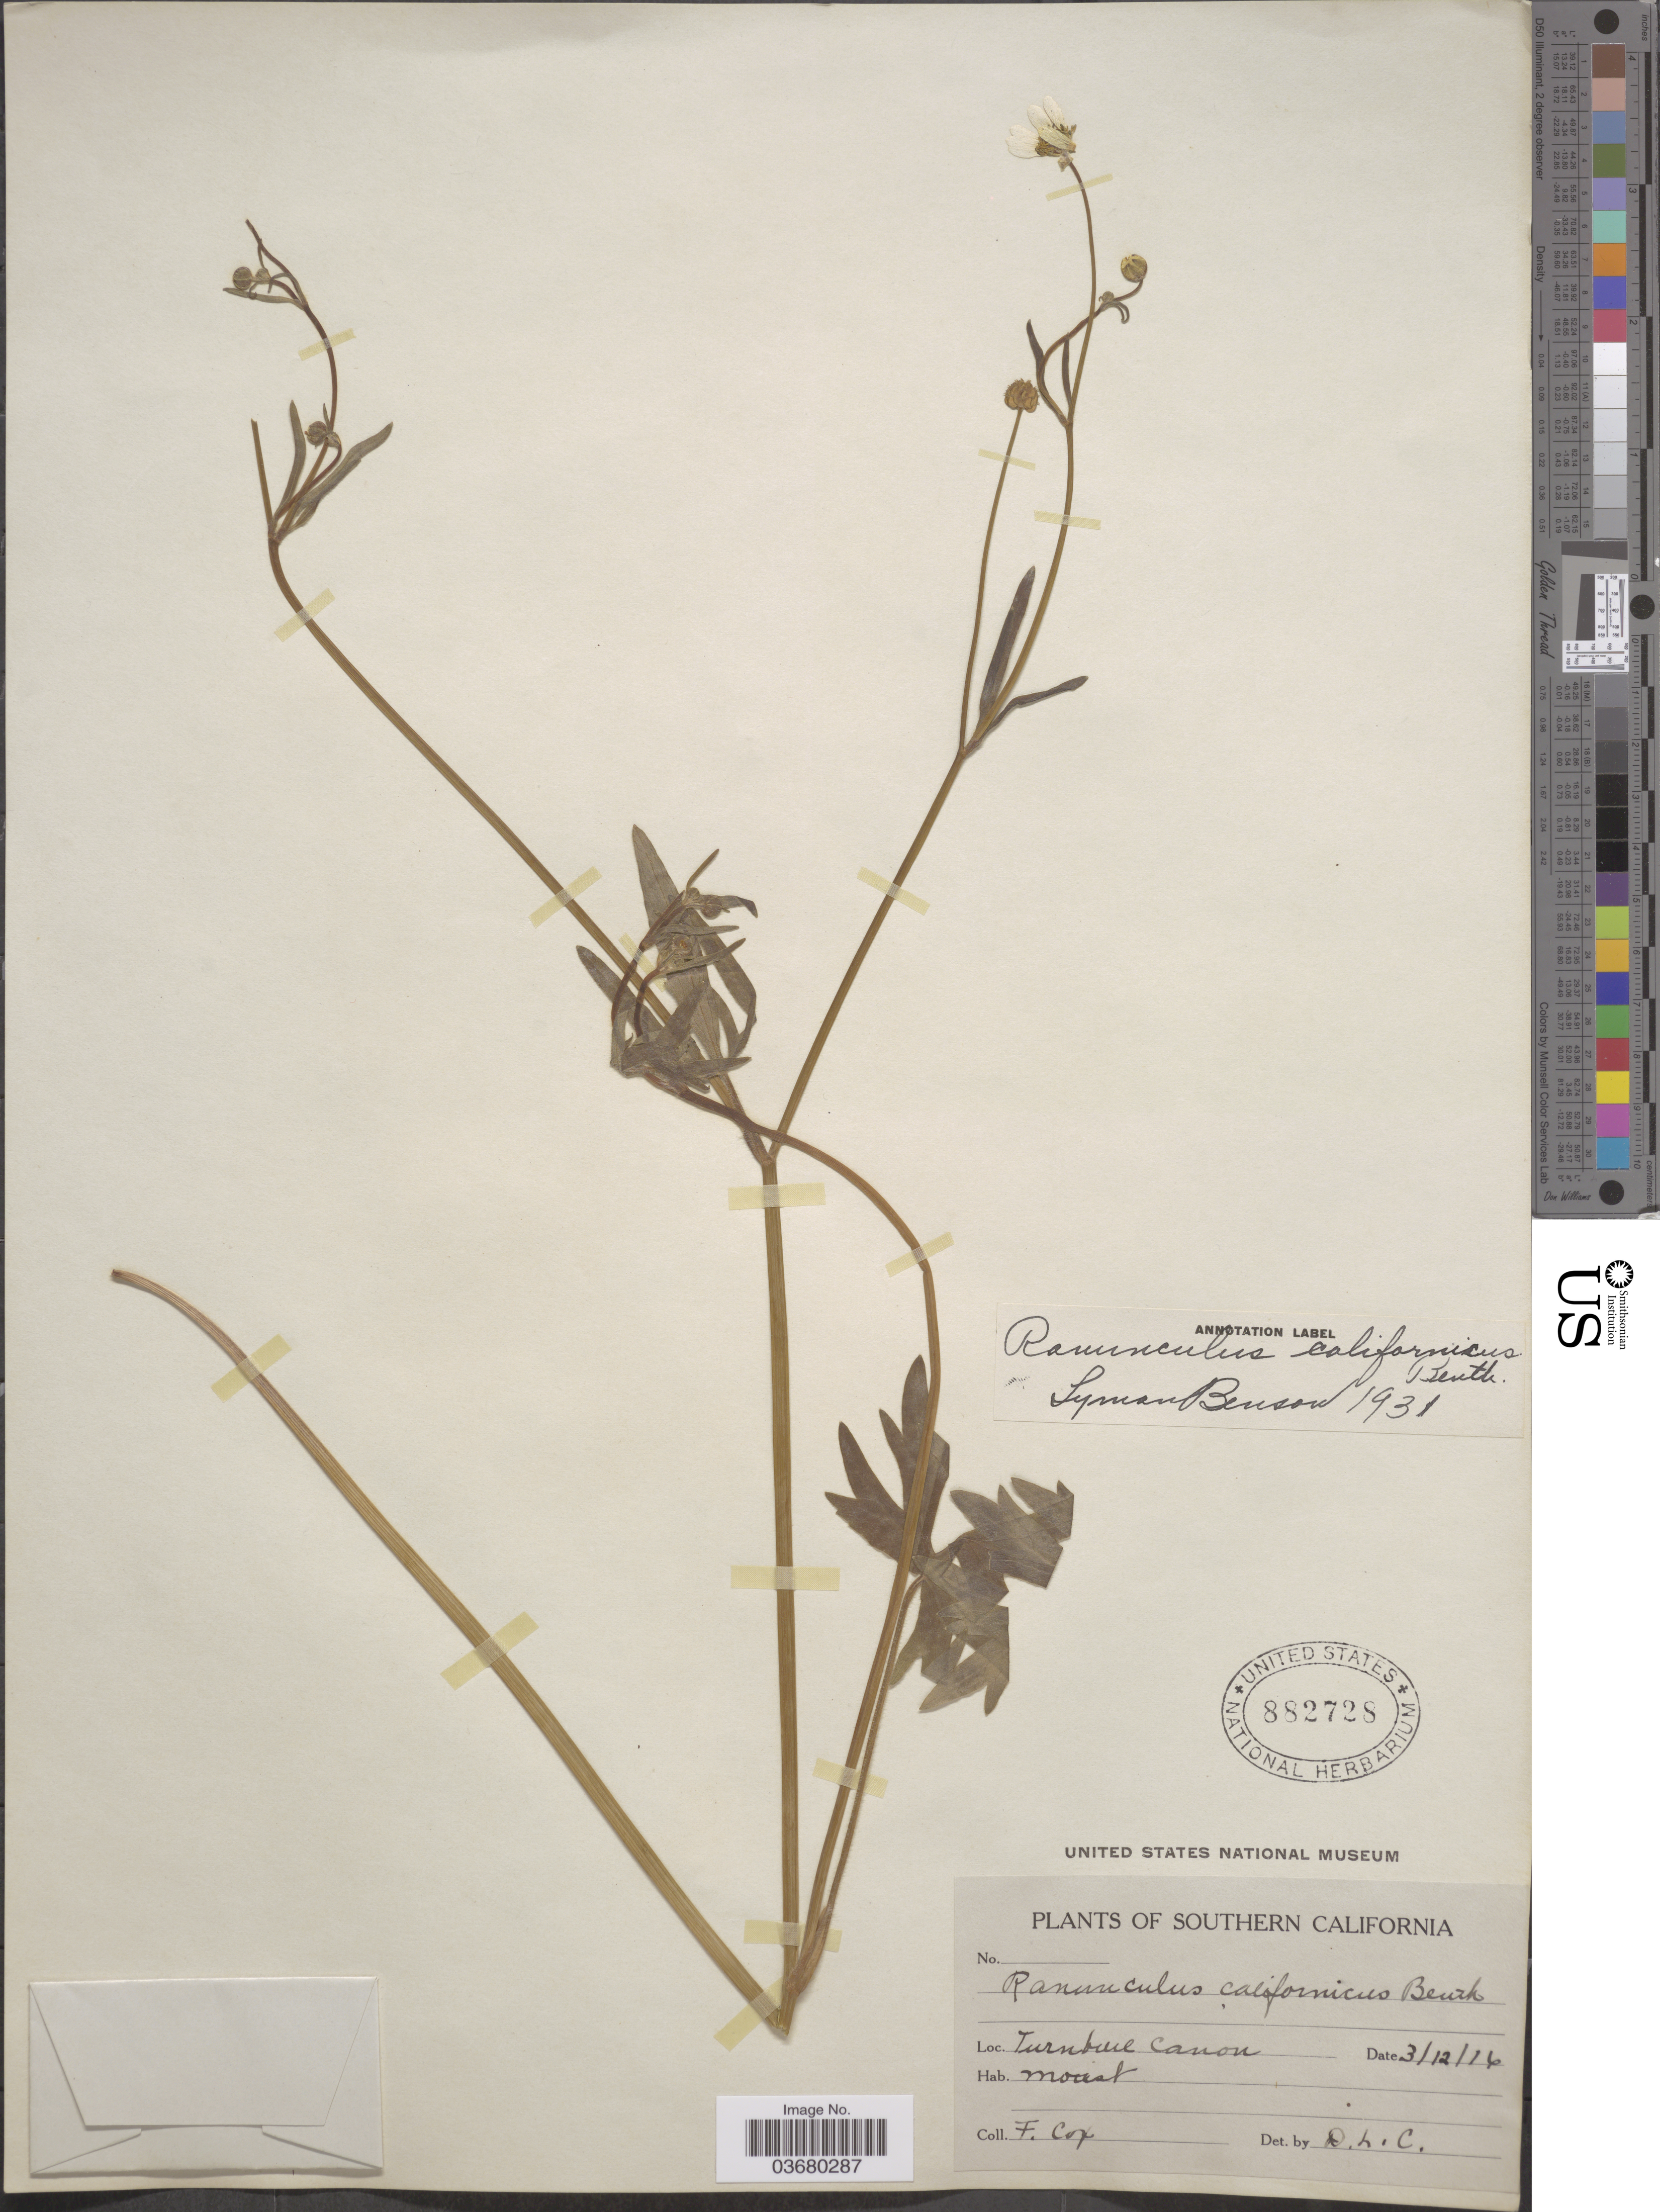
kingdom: Plantae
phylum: Tracheophyta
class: Magnoliopsida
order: Ranunculales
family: Ranunculaceae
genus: Ranunculus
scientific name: Ranunculus californicus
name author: Benth.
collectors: F. Cox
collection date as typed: Transcribed d/m/y: 12/3/16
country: United States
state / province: California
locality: Southern California. Turnbull Canon.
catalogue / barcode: US 882728